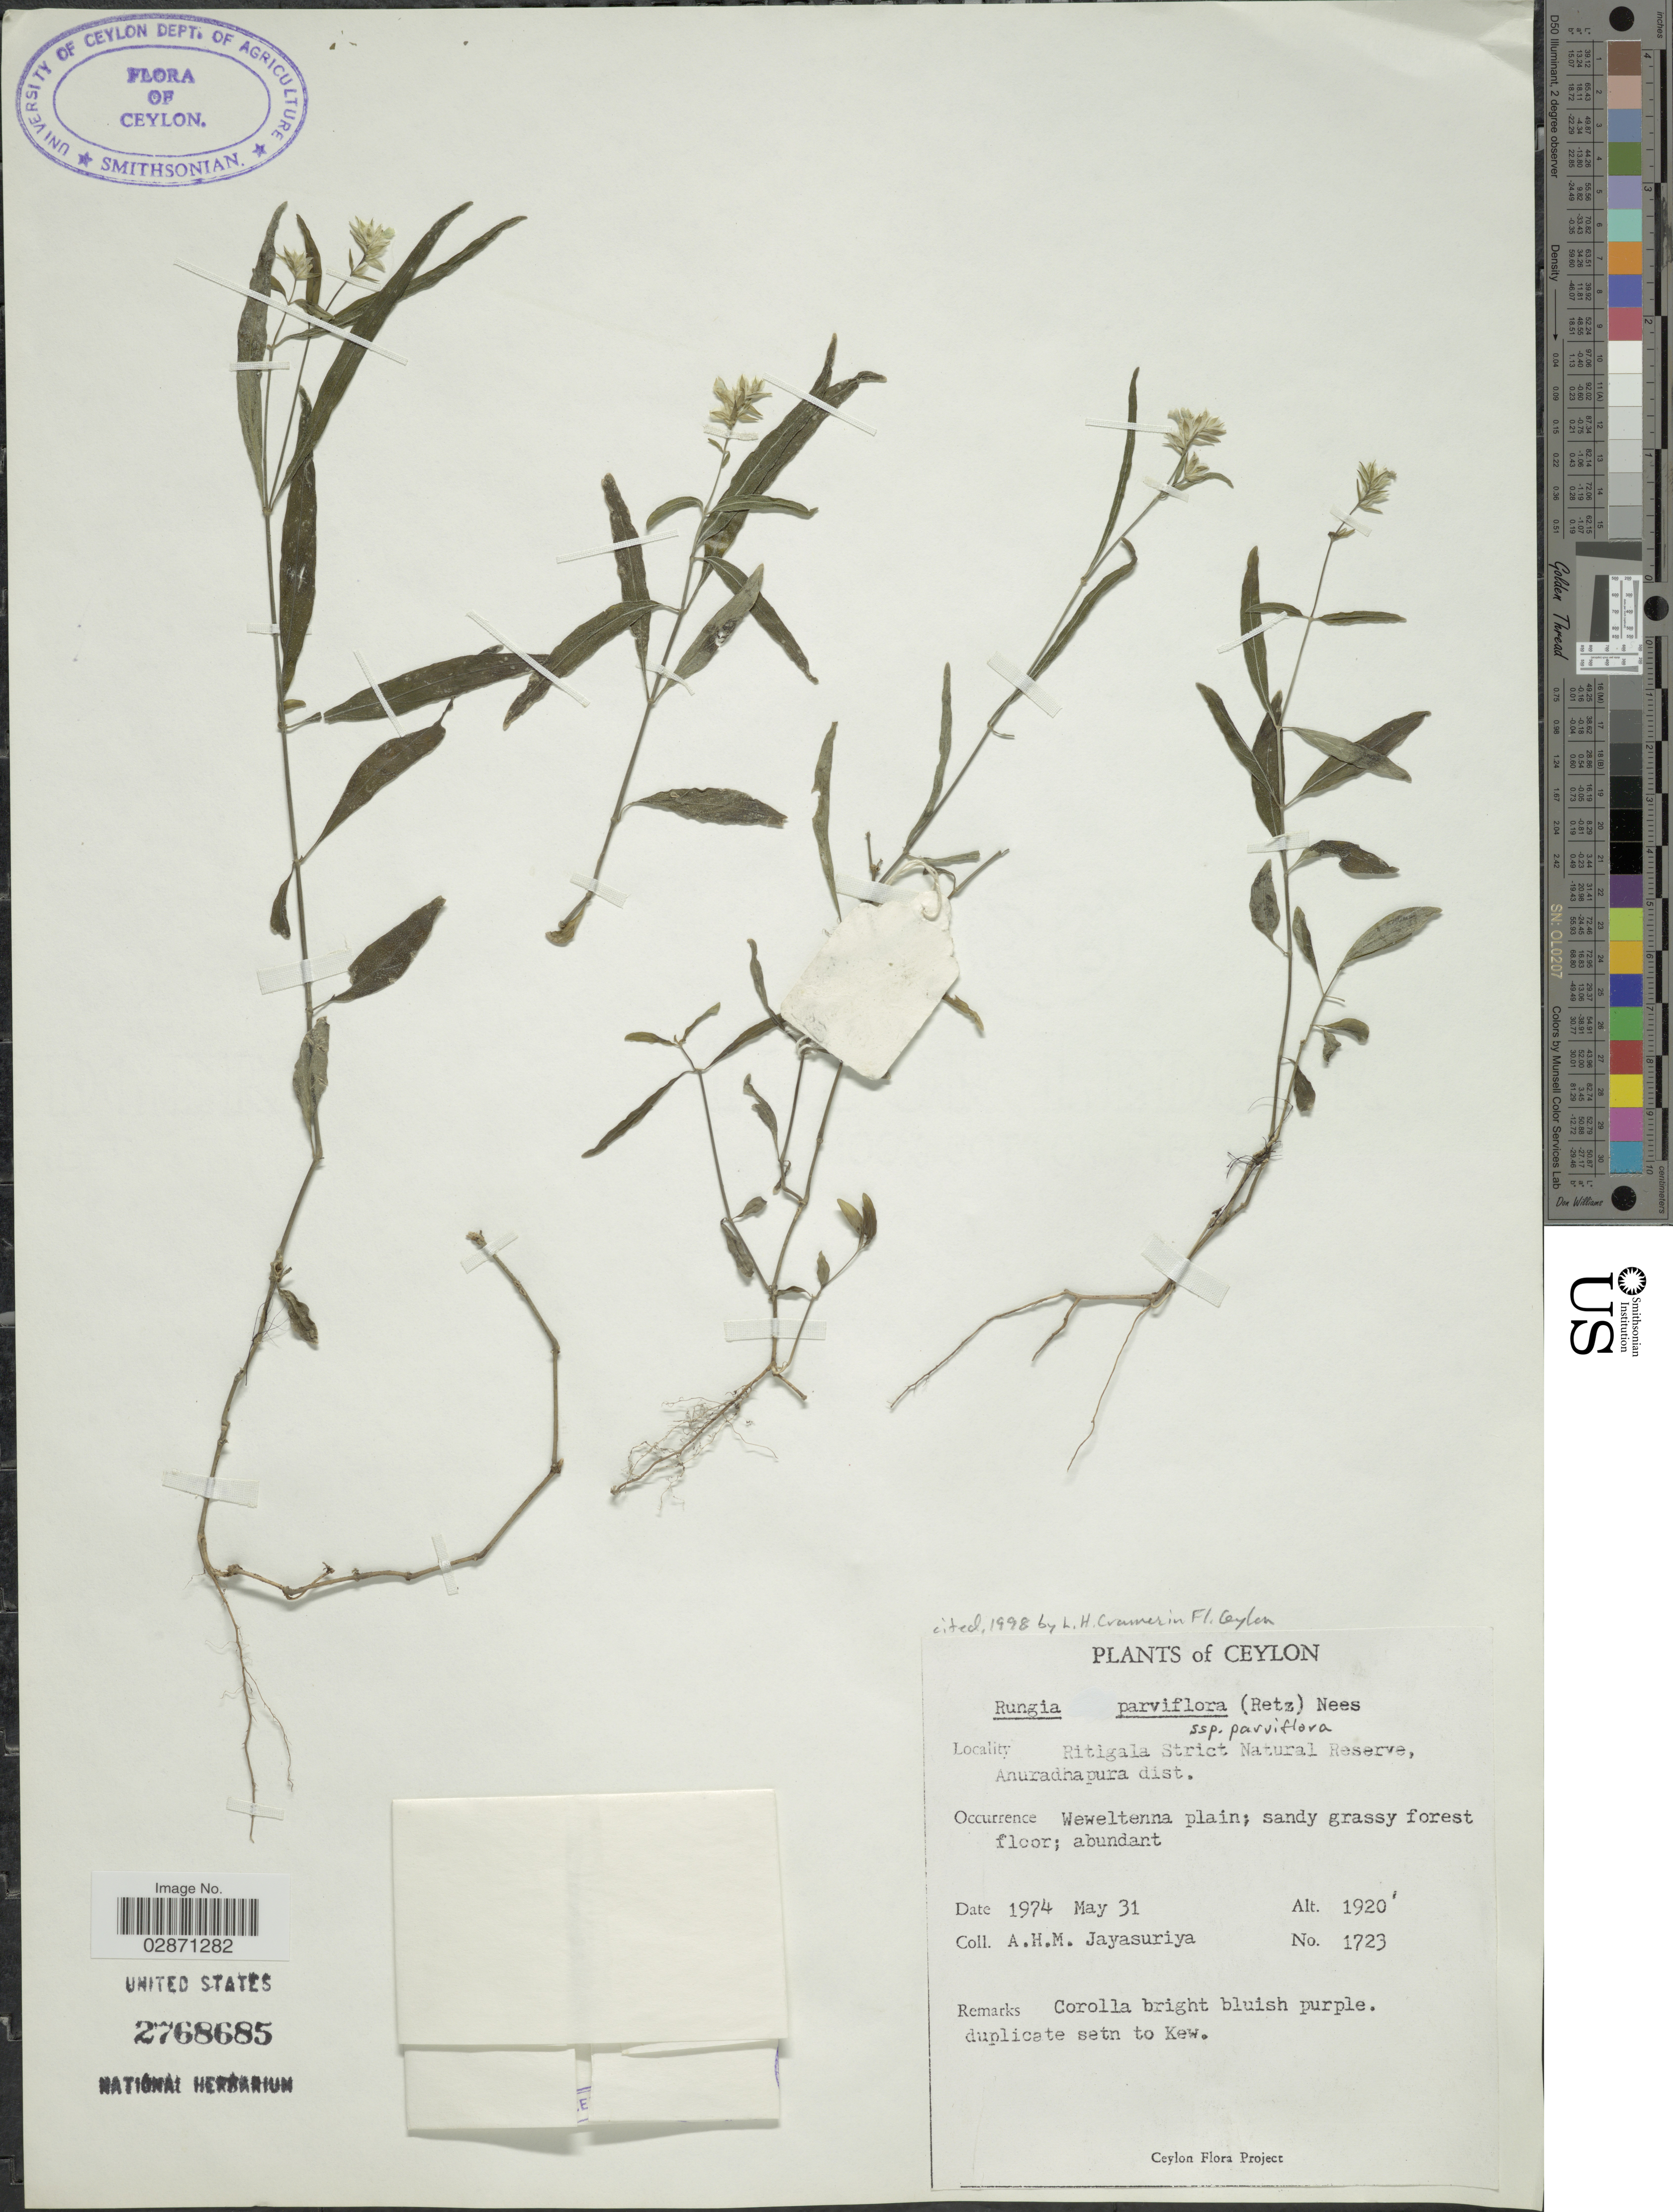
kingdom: Plantae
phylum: Tracheophyta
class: Magnoliopsida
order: Lamiales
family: Acanthaceae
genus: Rungia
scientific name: Rungia parviflora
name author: Nees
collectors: A. H. Jayasuriya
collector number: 1723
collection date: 1974-05-31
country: Sri Lanka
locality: Ceylon. Ritigala Strict Natural Reserve, Anuradhapura dist.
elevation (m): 585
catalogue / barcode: US 2768685